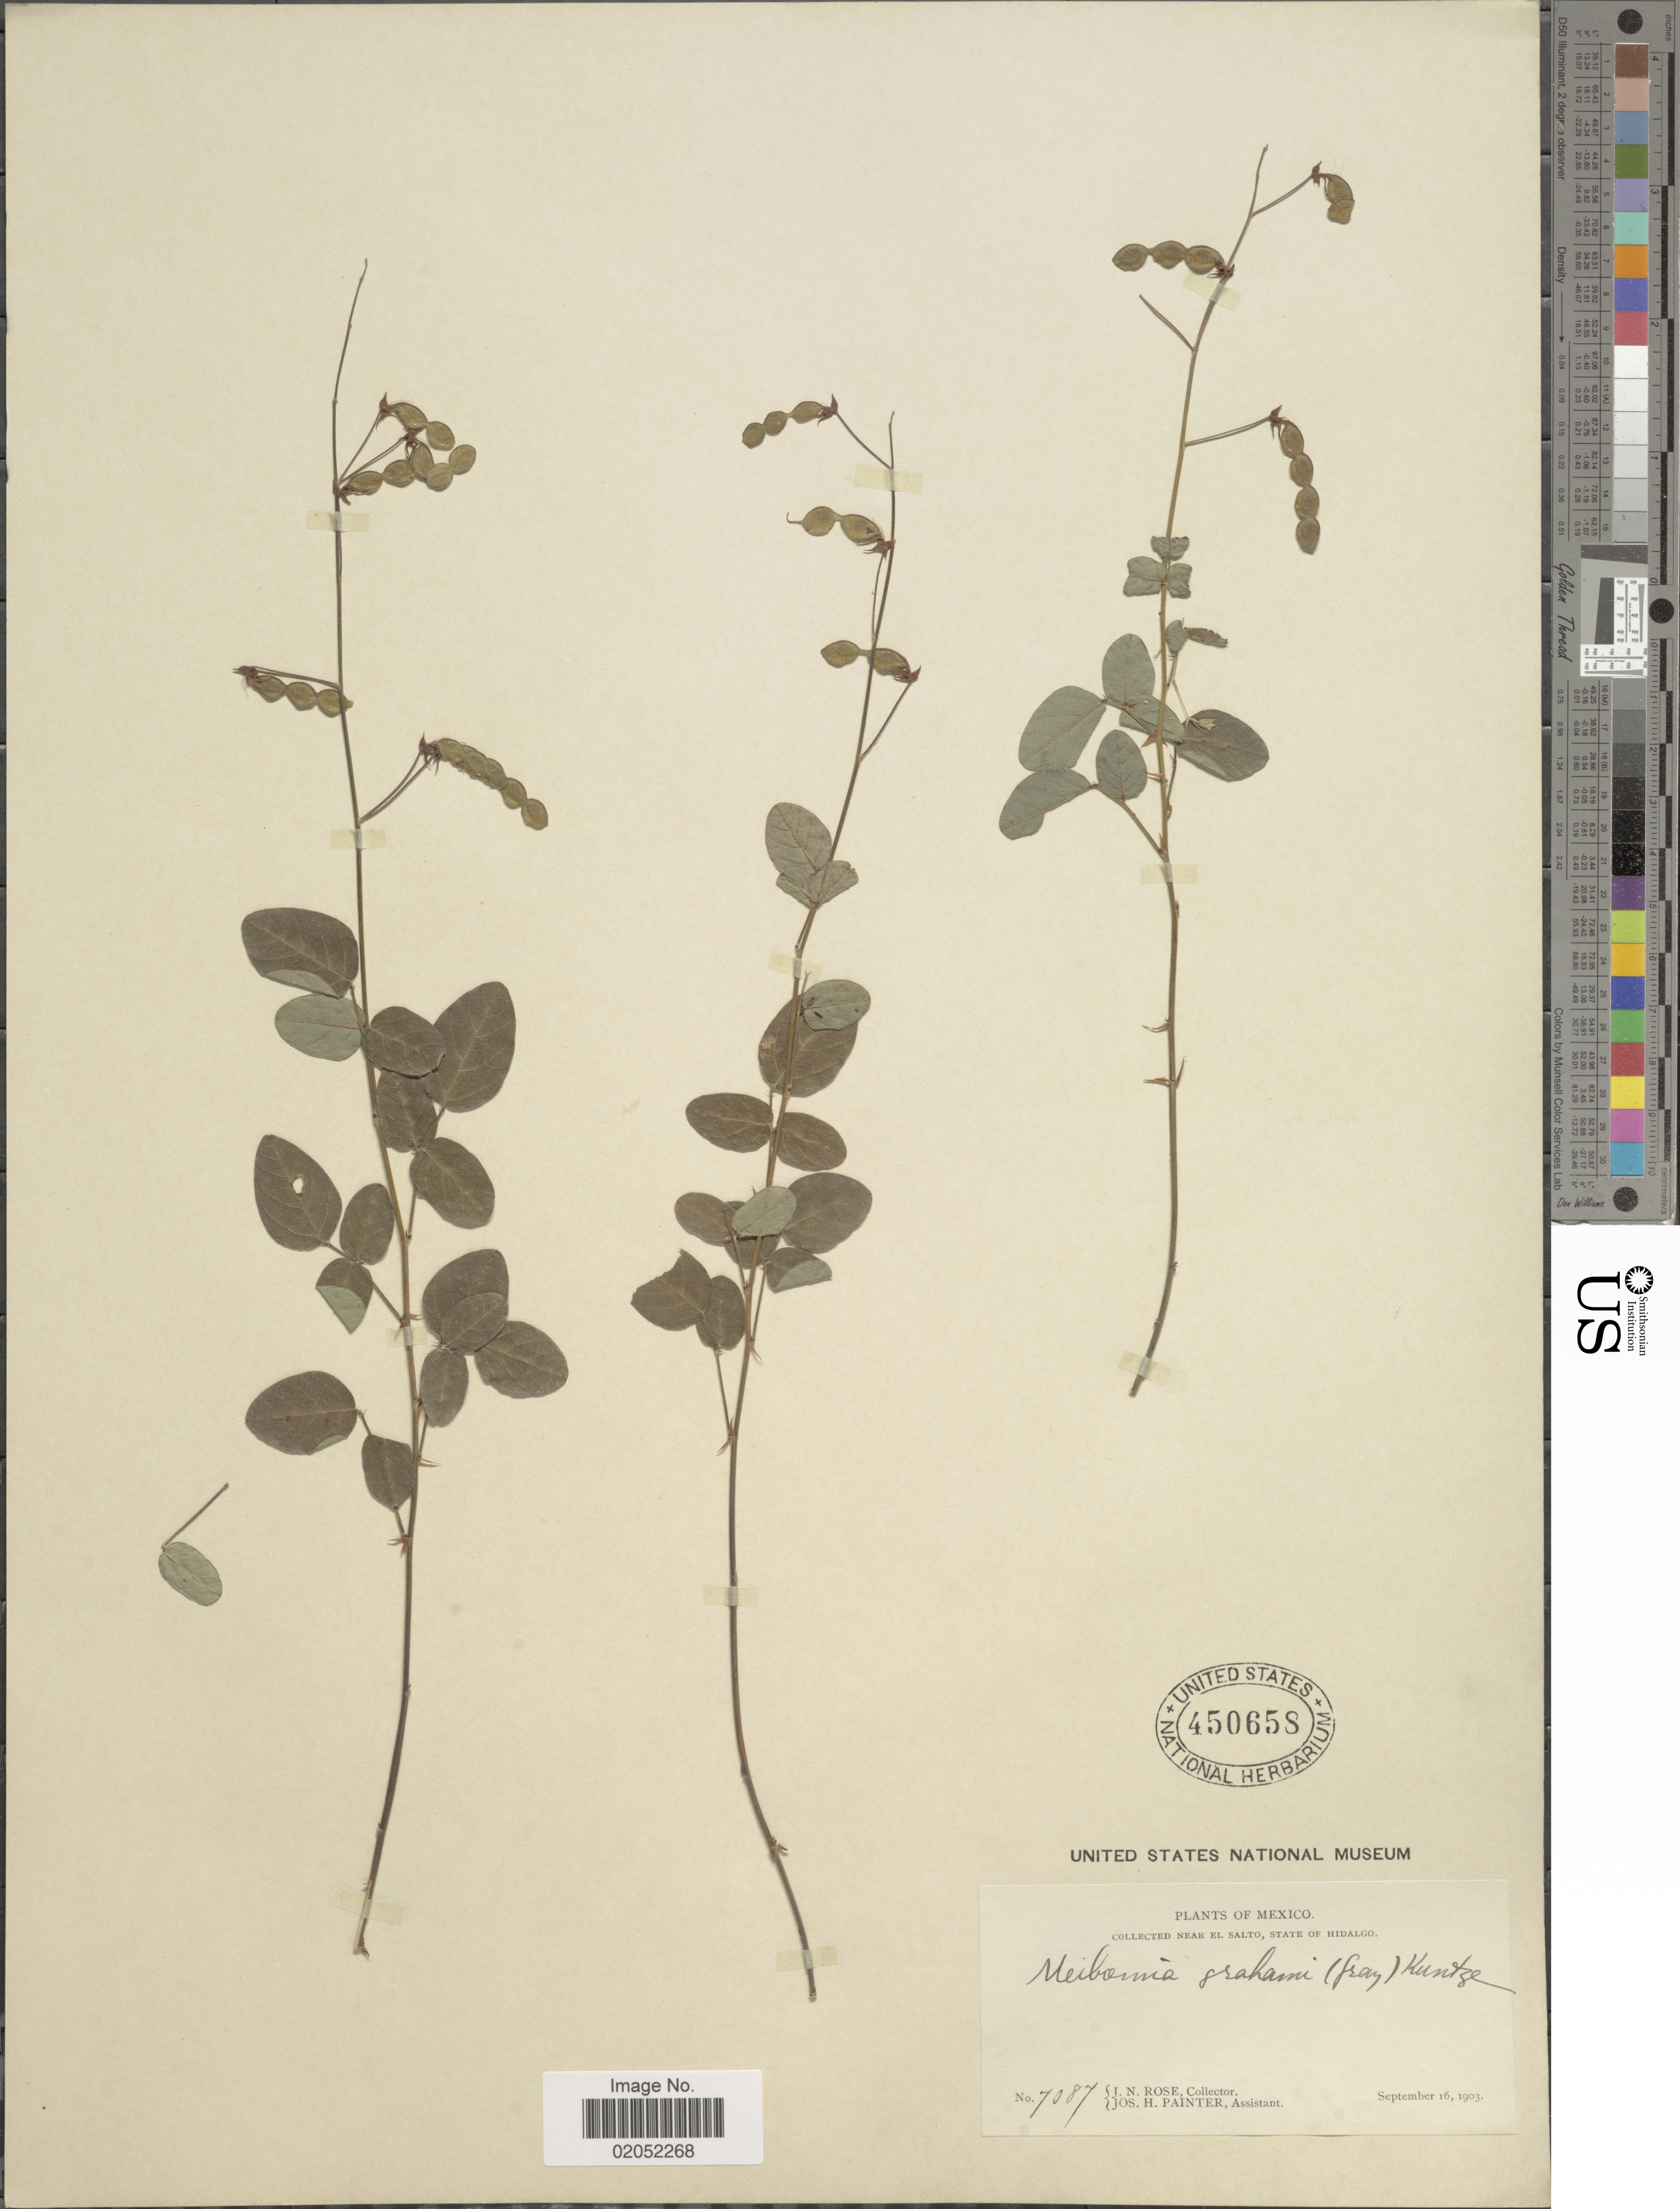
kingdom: Plantae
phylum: Tracheophyta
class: Magnoliopsida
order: Fabales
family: Fabaceae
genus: Desmodium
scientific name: Desmodium grahamii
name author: A. Gray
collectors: J. N. Rose & J. H. Painter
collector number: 7087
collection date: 1903-09-16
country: Mexico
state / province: Hidalgo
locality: Near El Salto, State of Hidalgo.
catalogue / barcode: US 450658